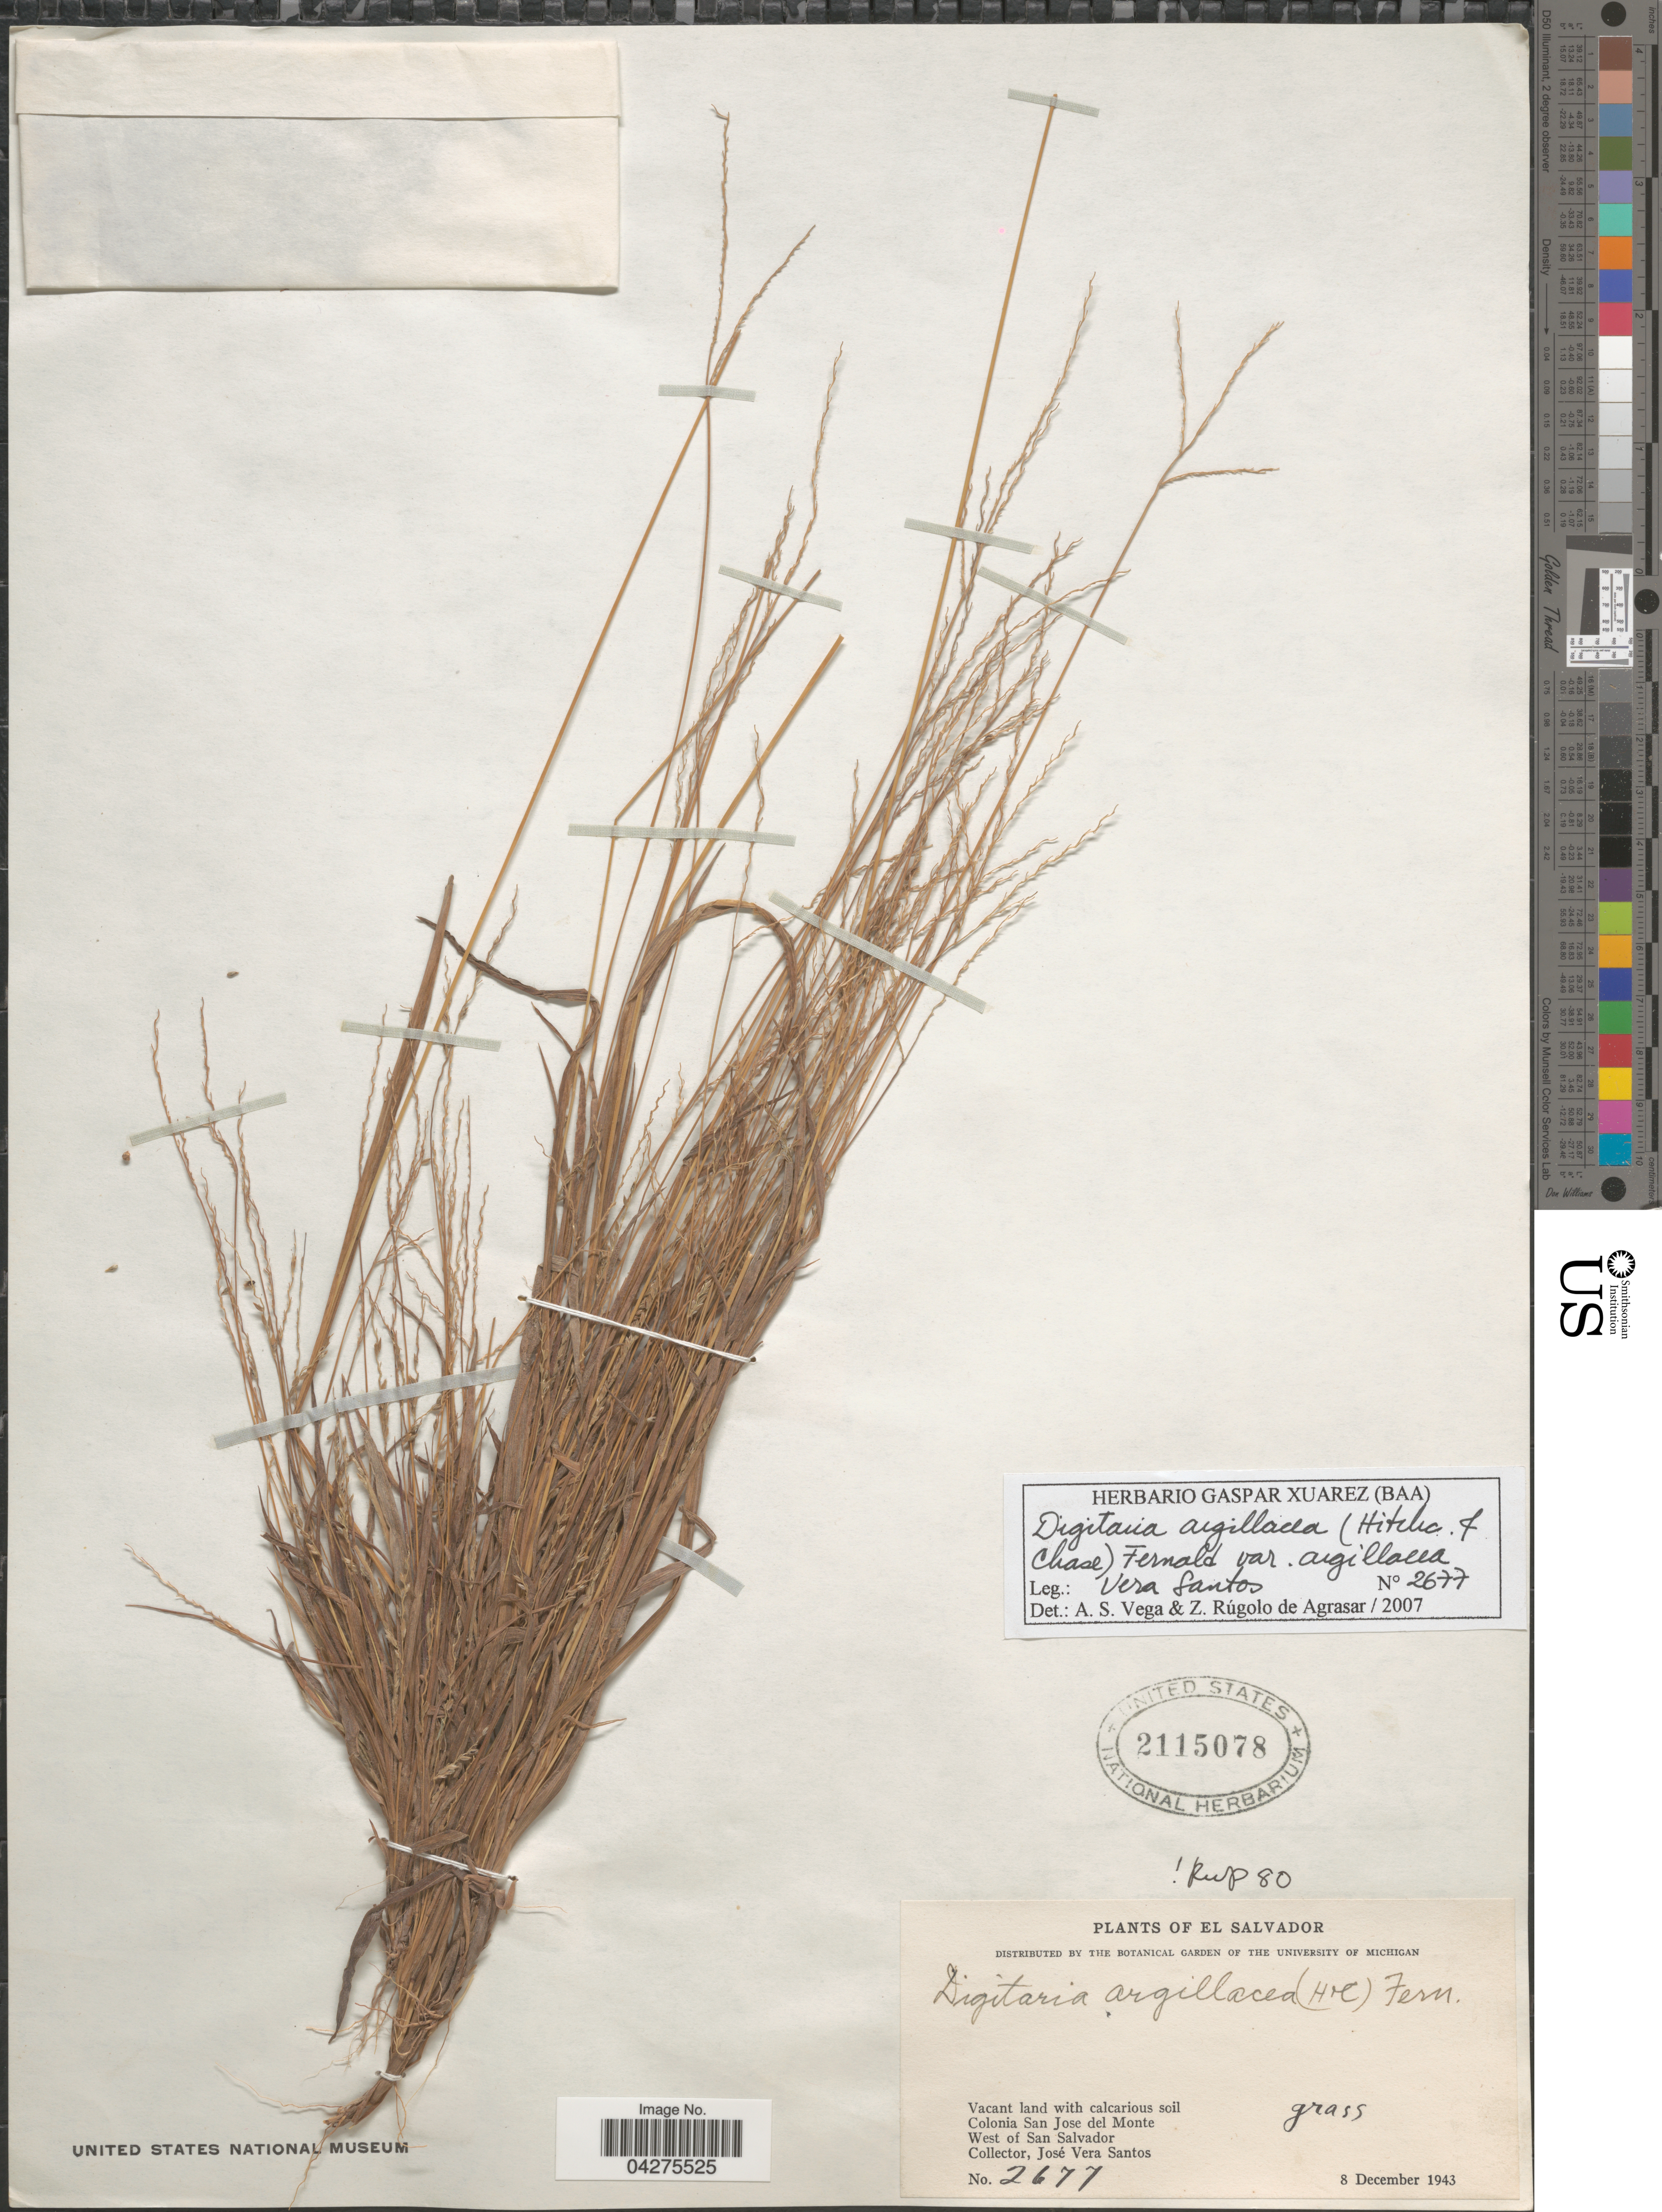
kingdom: Plantae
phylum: Tracheophyta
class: Liliopsida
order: Poales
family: Poaceae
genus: Digitaria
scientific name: Digitaria argillacea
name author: (Hitchc. & Chase) Fernald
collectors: J. Vera Santos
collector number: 2677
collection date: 1943-12-08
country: El Salvador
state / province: San Salvador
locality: Colonia San Jose del Monte. West of San Salvador.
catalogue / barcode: US 2115078